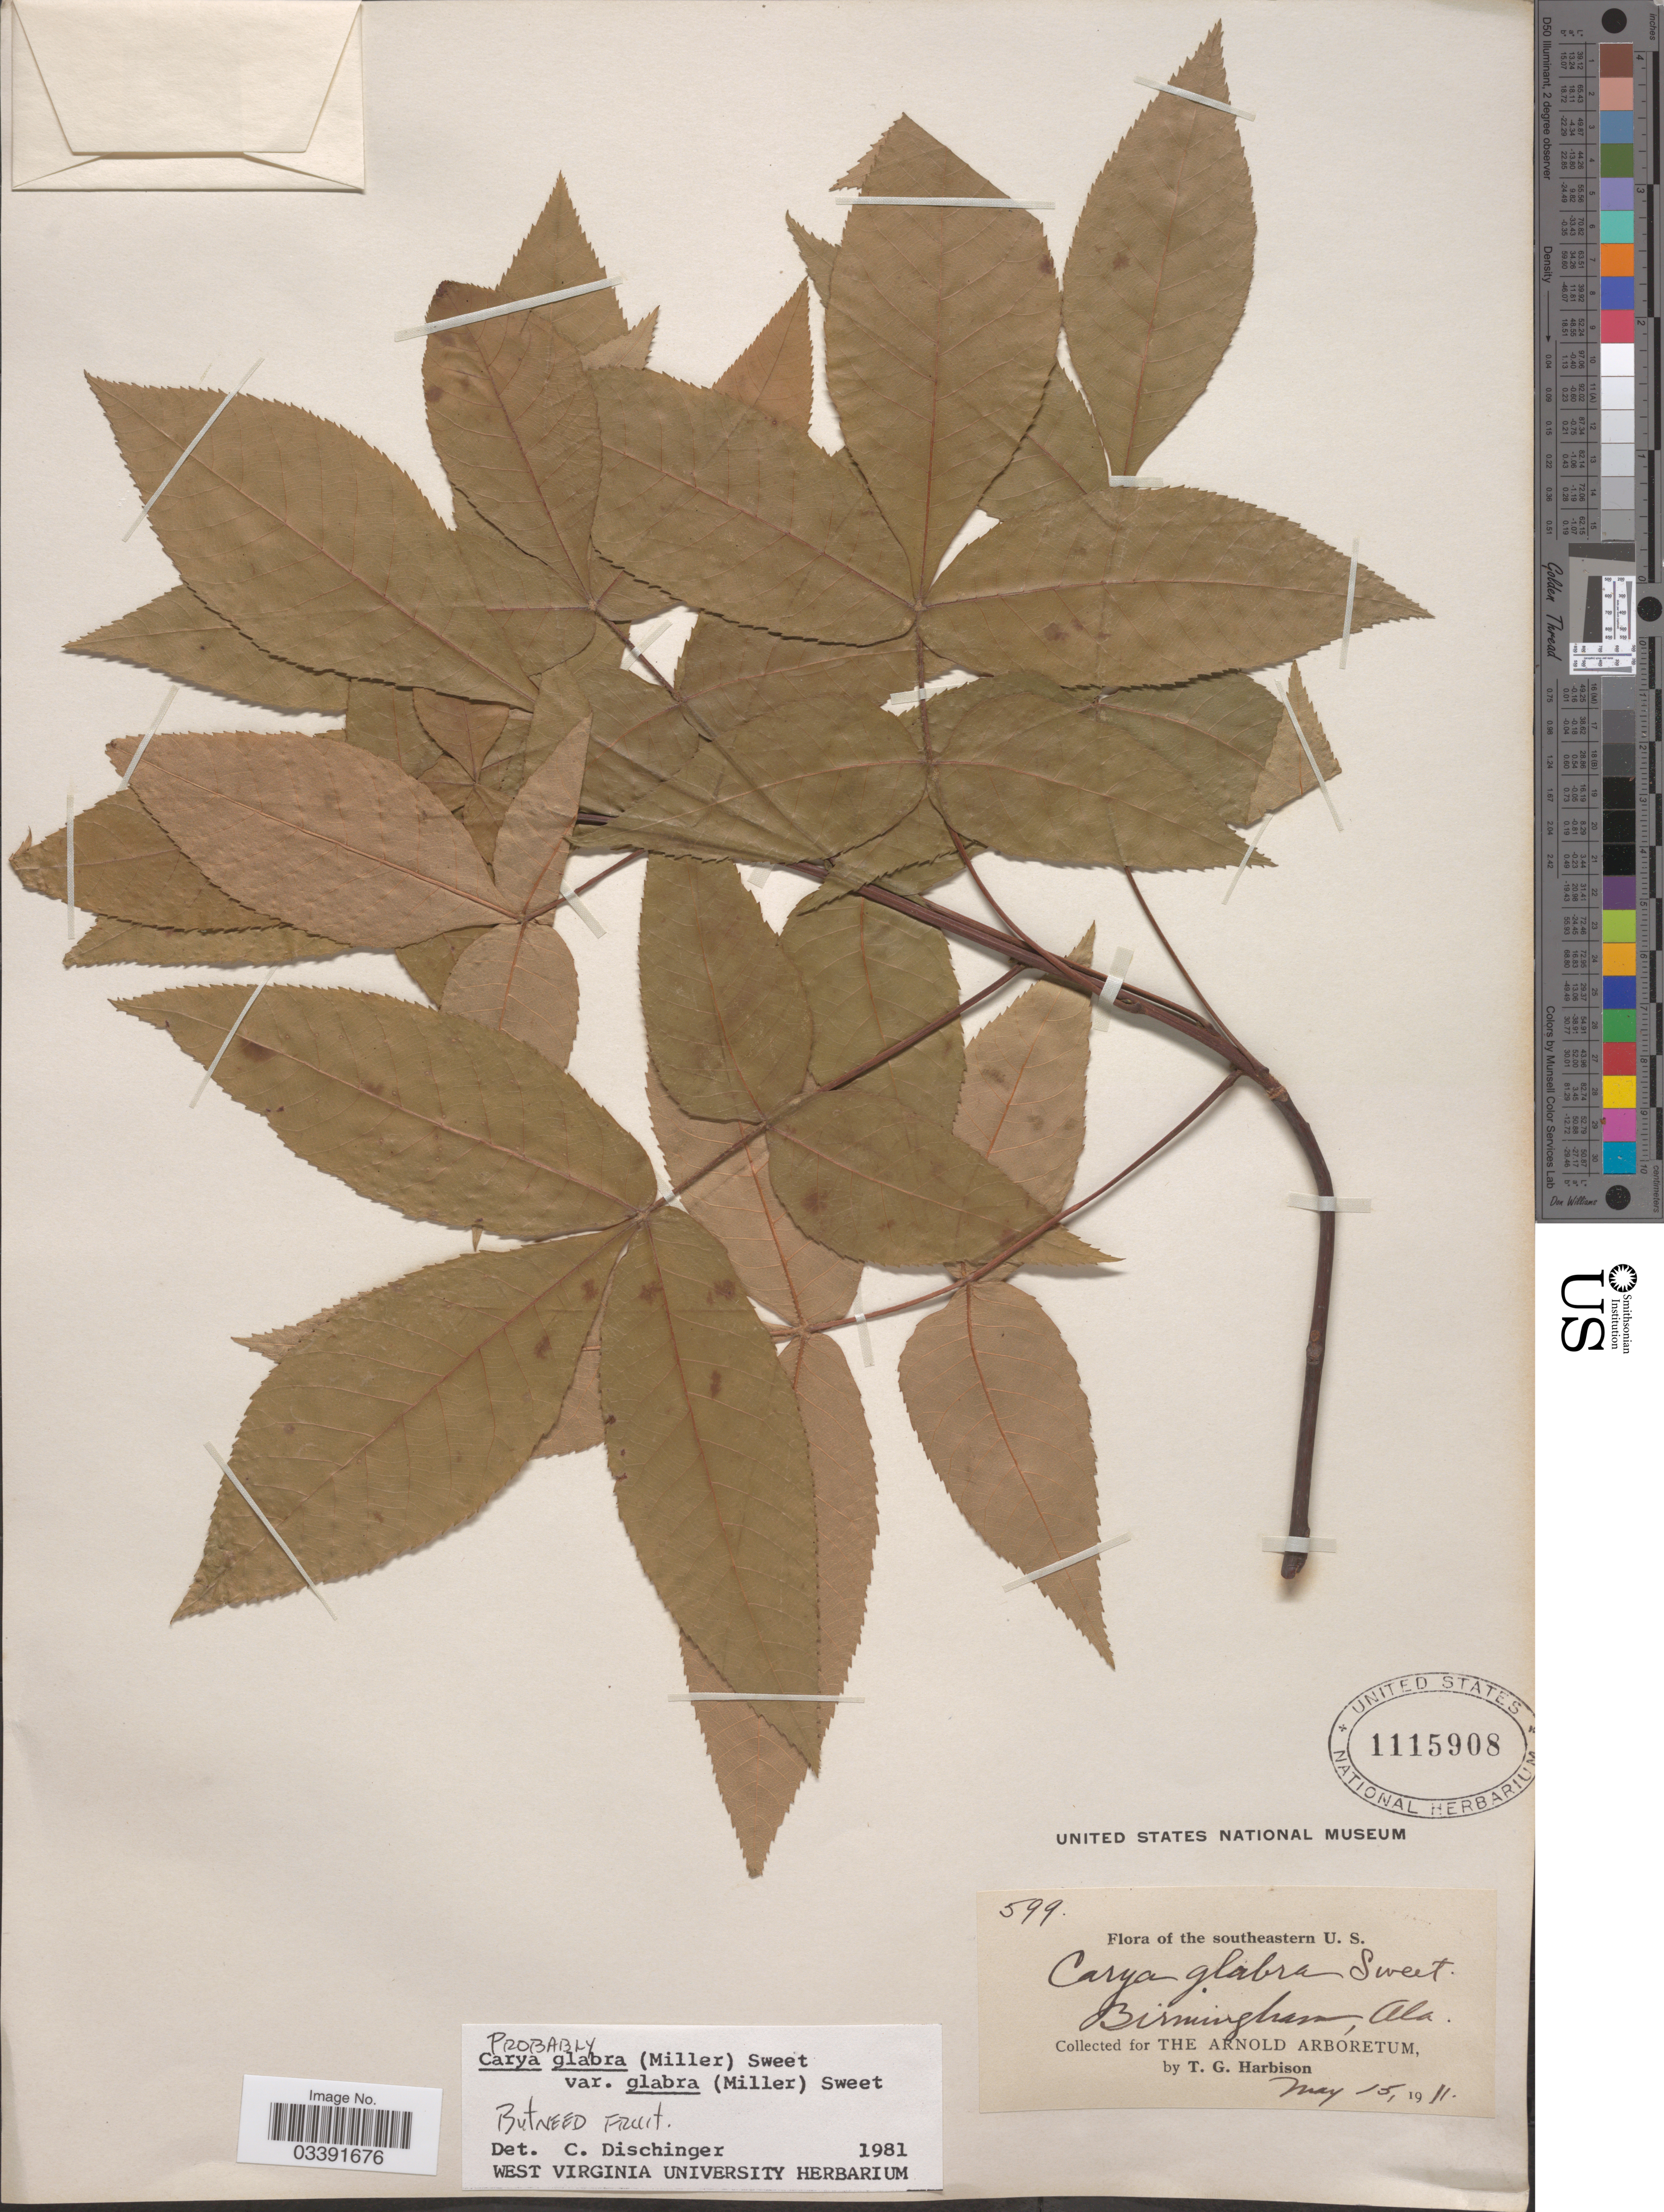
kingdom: Plantae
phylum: Tracheophyta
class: Magnoliopsida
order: Fagales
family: Juglandaceae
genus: Carya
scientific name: Carya glabra var. glabra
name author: (Mill.) Sweet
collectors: T. Harbison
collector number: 599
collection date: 1911-05-15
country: United States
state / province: Alabama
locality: Southeastern U. S. Birmingham.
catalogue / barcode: US 1115908